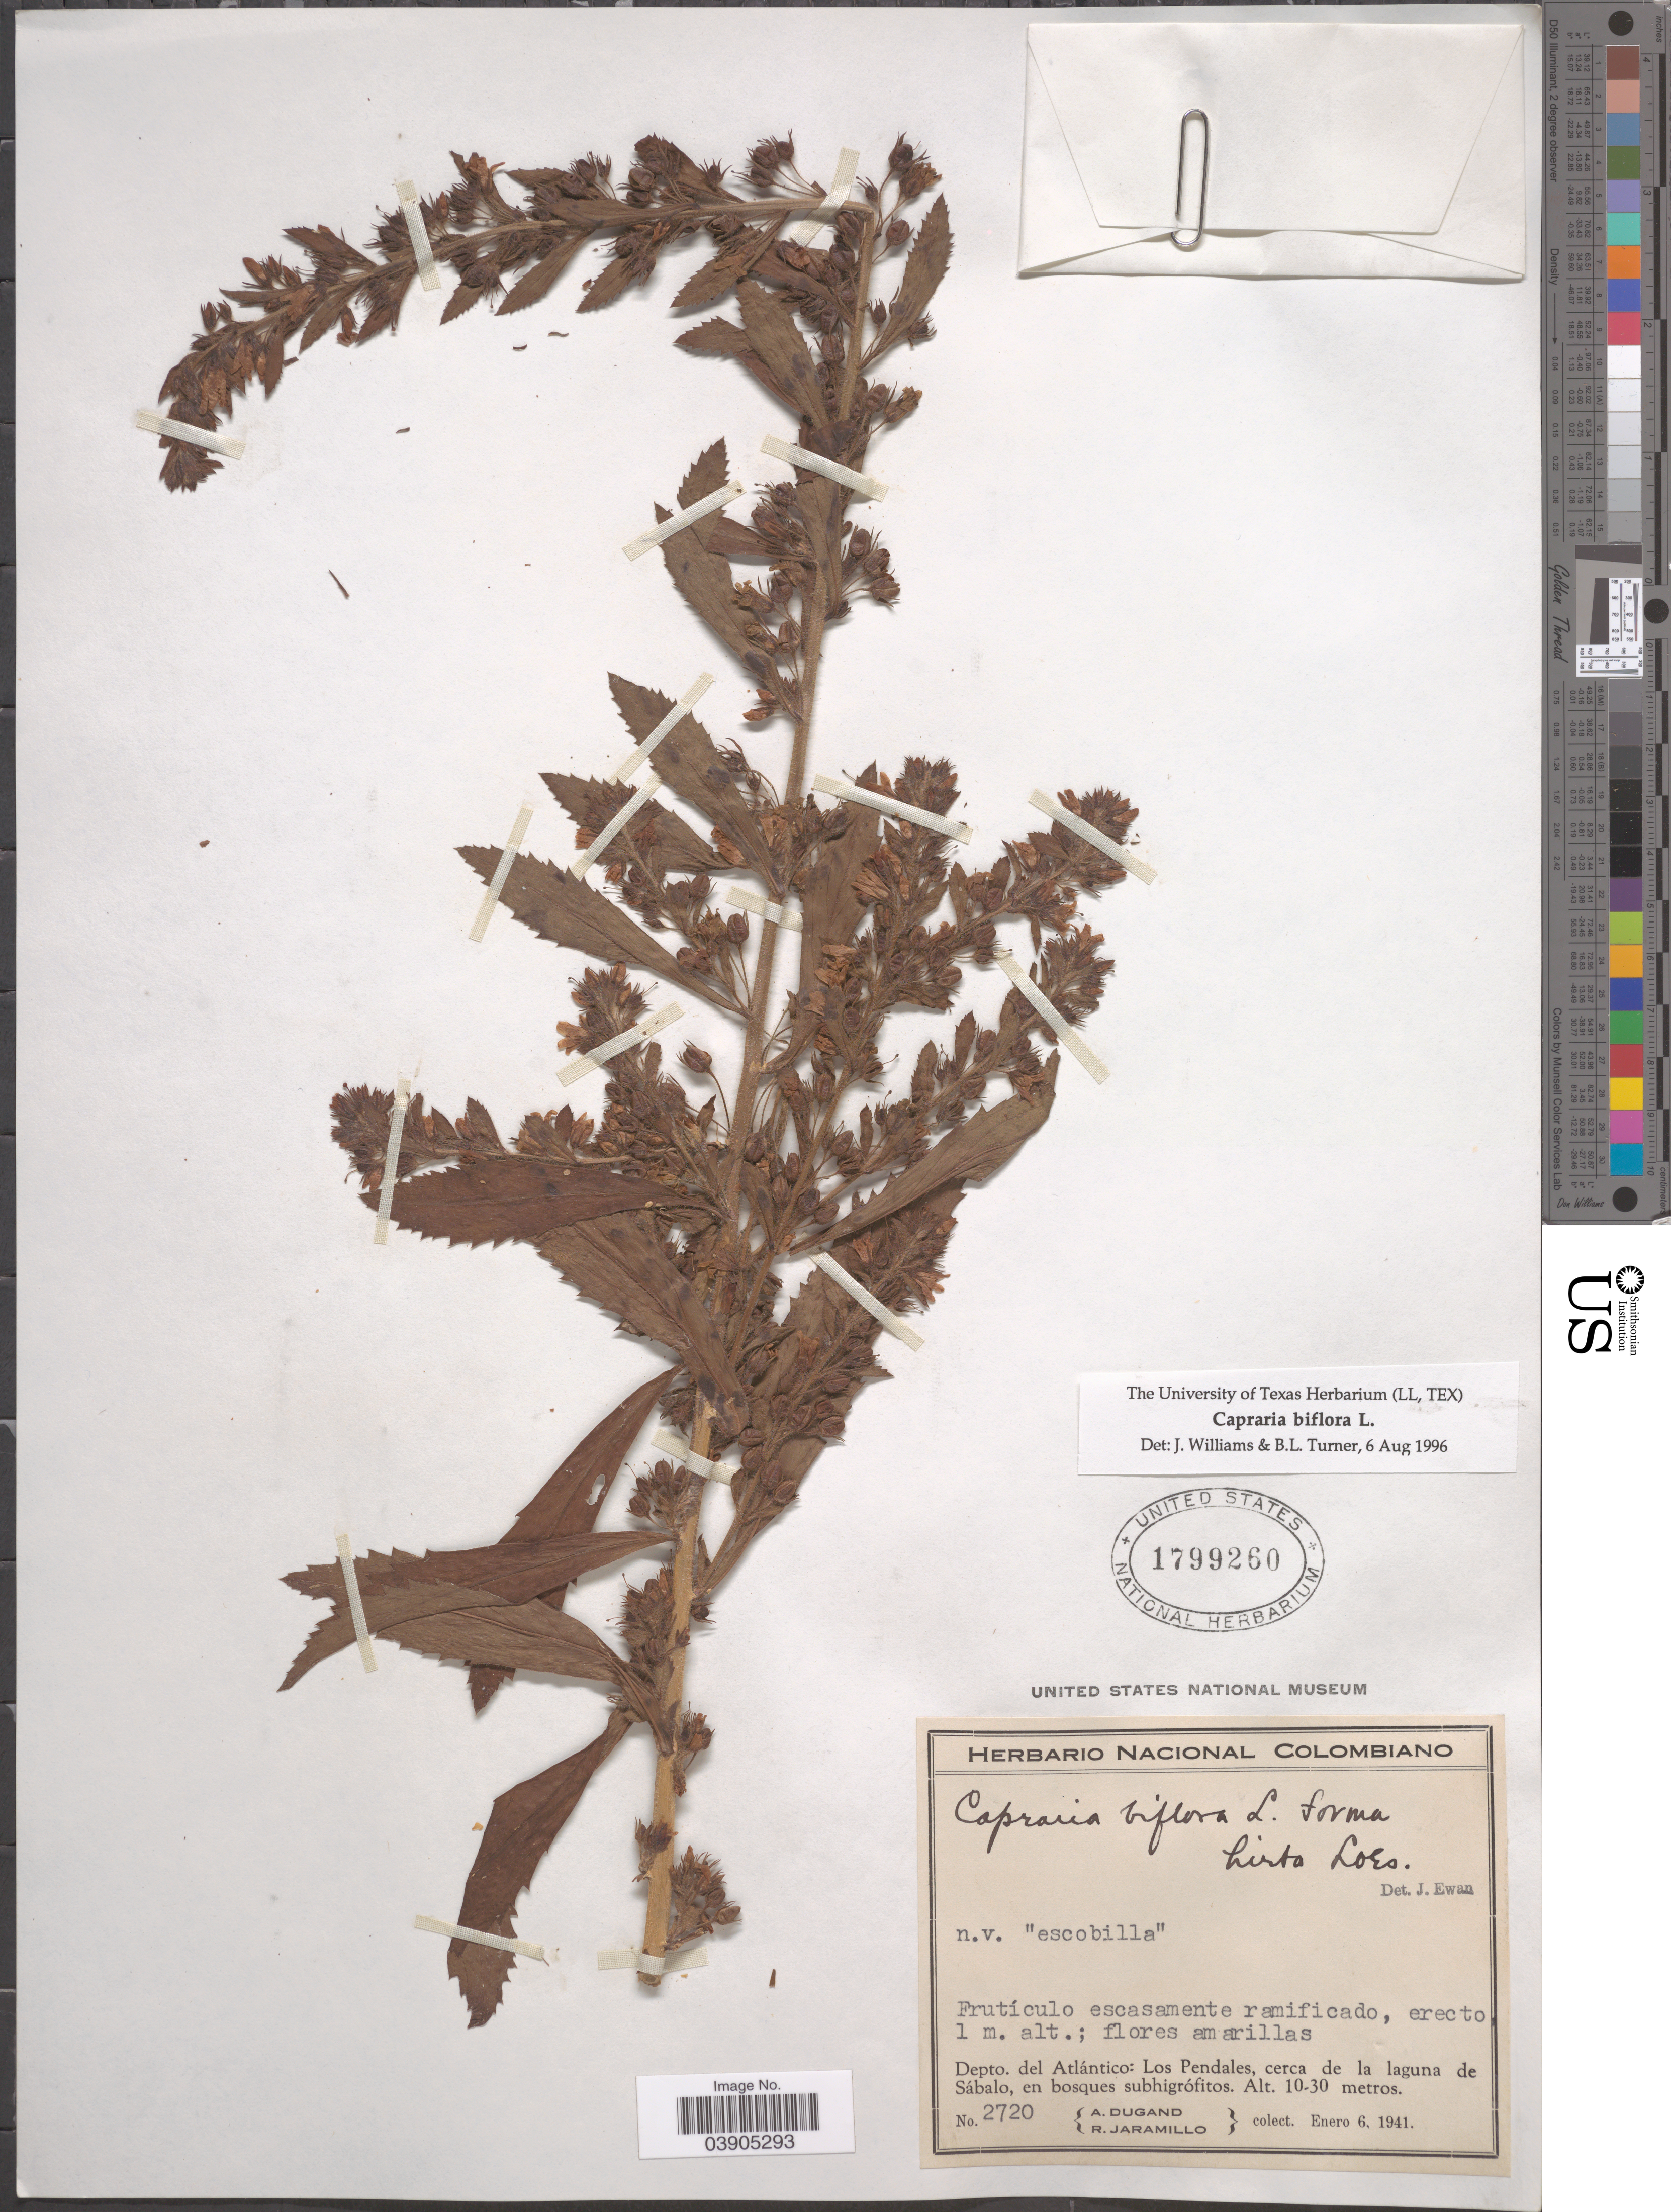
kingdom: Plantae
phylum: Tracheophyta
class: Magnoliopsida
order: Lamiales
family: Scrophulariaceae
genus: Capraria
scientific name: Capraria biflora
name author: L.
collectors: A. Dugand & R. Jaramillo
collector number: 2720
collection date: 1941-01-06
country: Colombia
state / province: Atlántico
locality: Depto. del Atlántico: Los Pendales, cerca de la laguna de Sábalo.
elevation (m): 10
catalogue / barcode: US 1799260